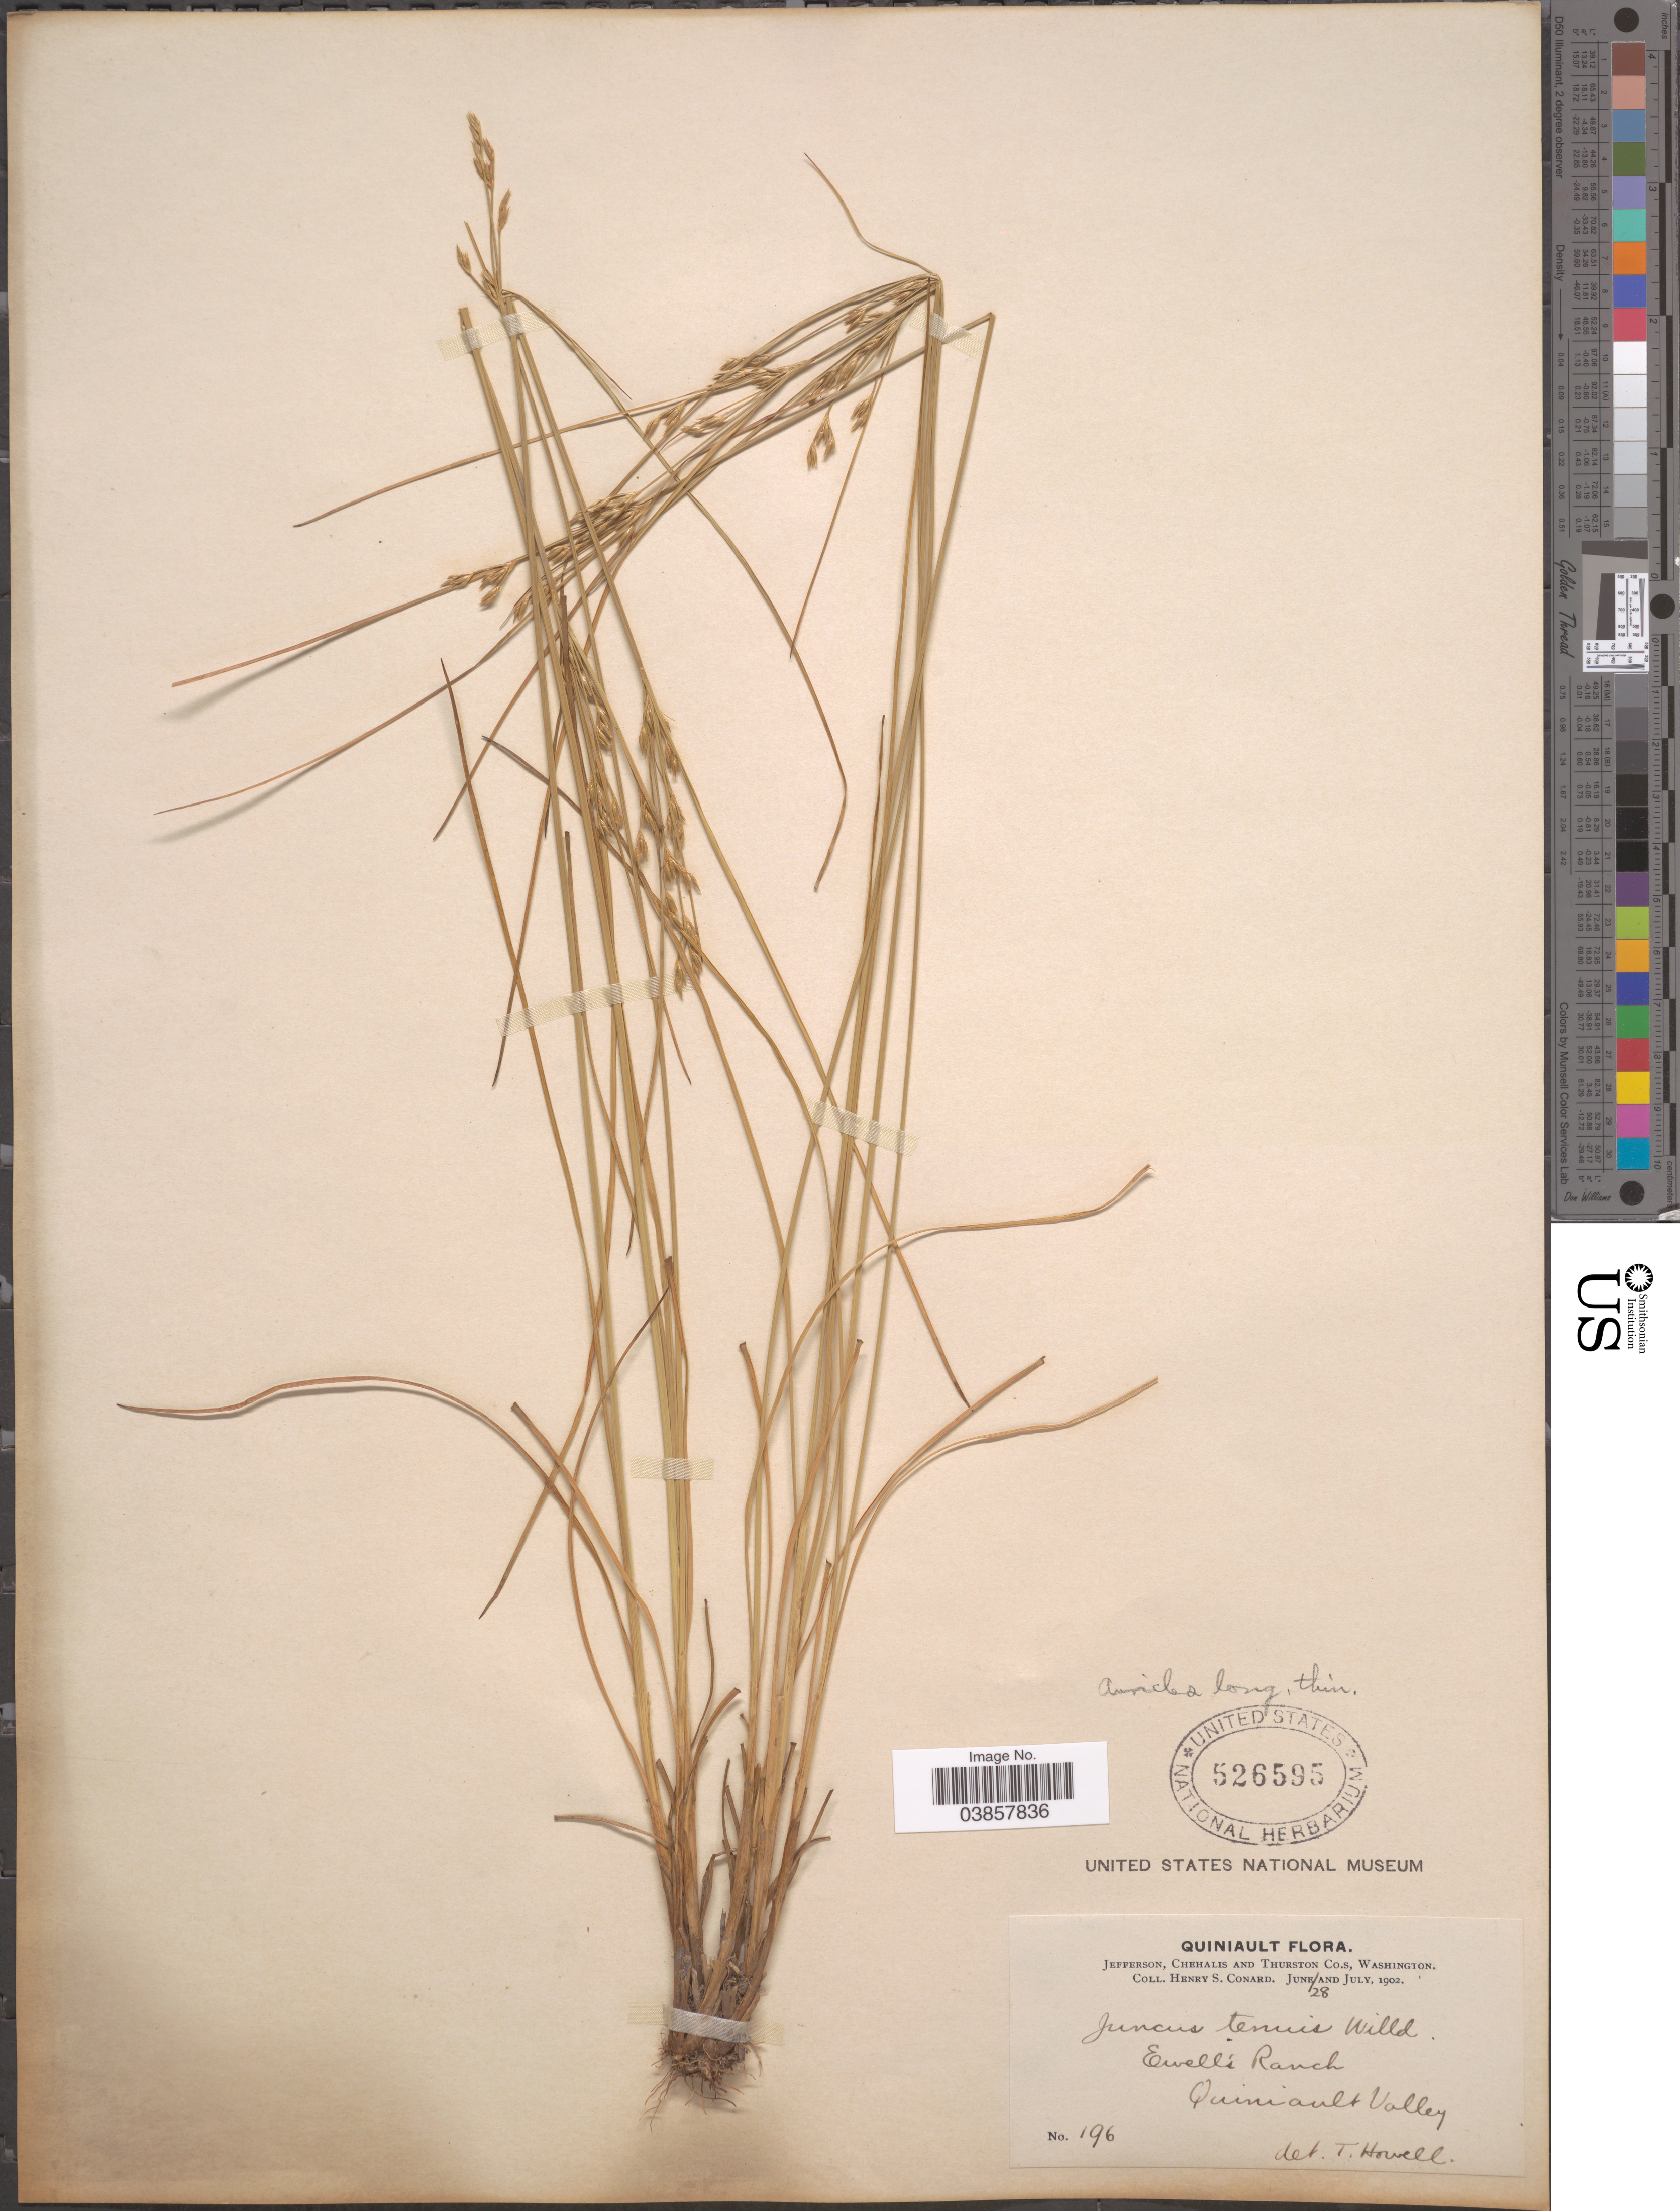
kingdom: Plantae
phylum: Tracheophyta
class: Liliopsida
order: Poales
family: Juncaceae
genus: Juncus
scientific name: Juncus tenuis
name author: Willd.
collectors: H. S. Conard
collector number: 196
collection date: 1902-06-28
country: United States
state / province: Washington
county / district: Thurston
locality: Quiniault. Jefferson, Chehalis and Thurston Co.s. Ewell's Ranch. Quiniault Valley.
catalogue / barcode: US 526595